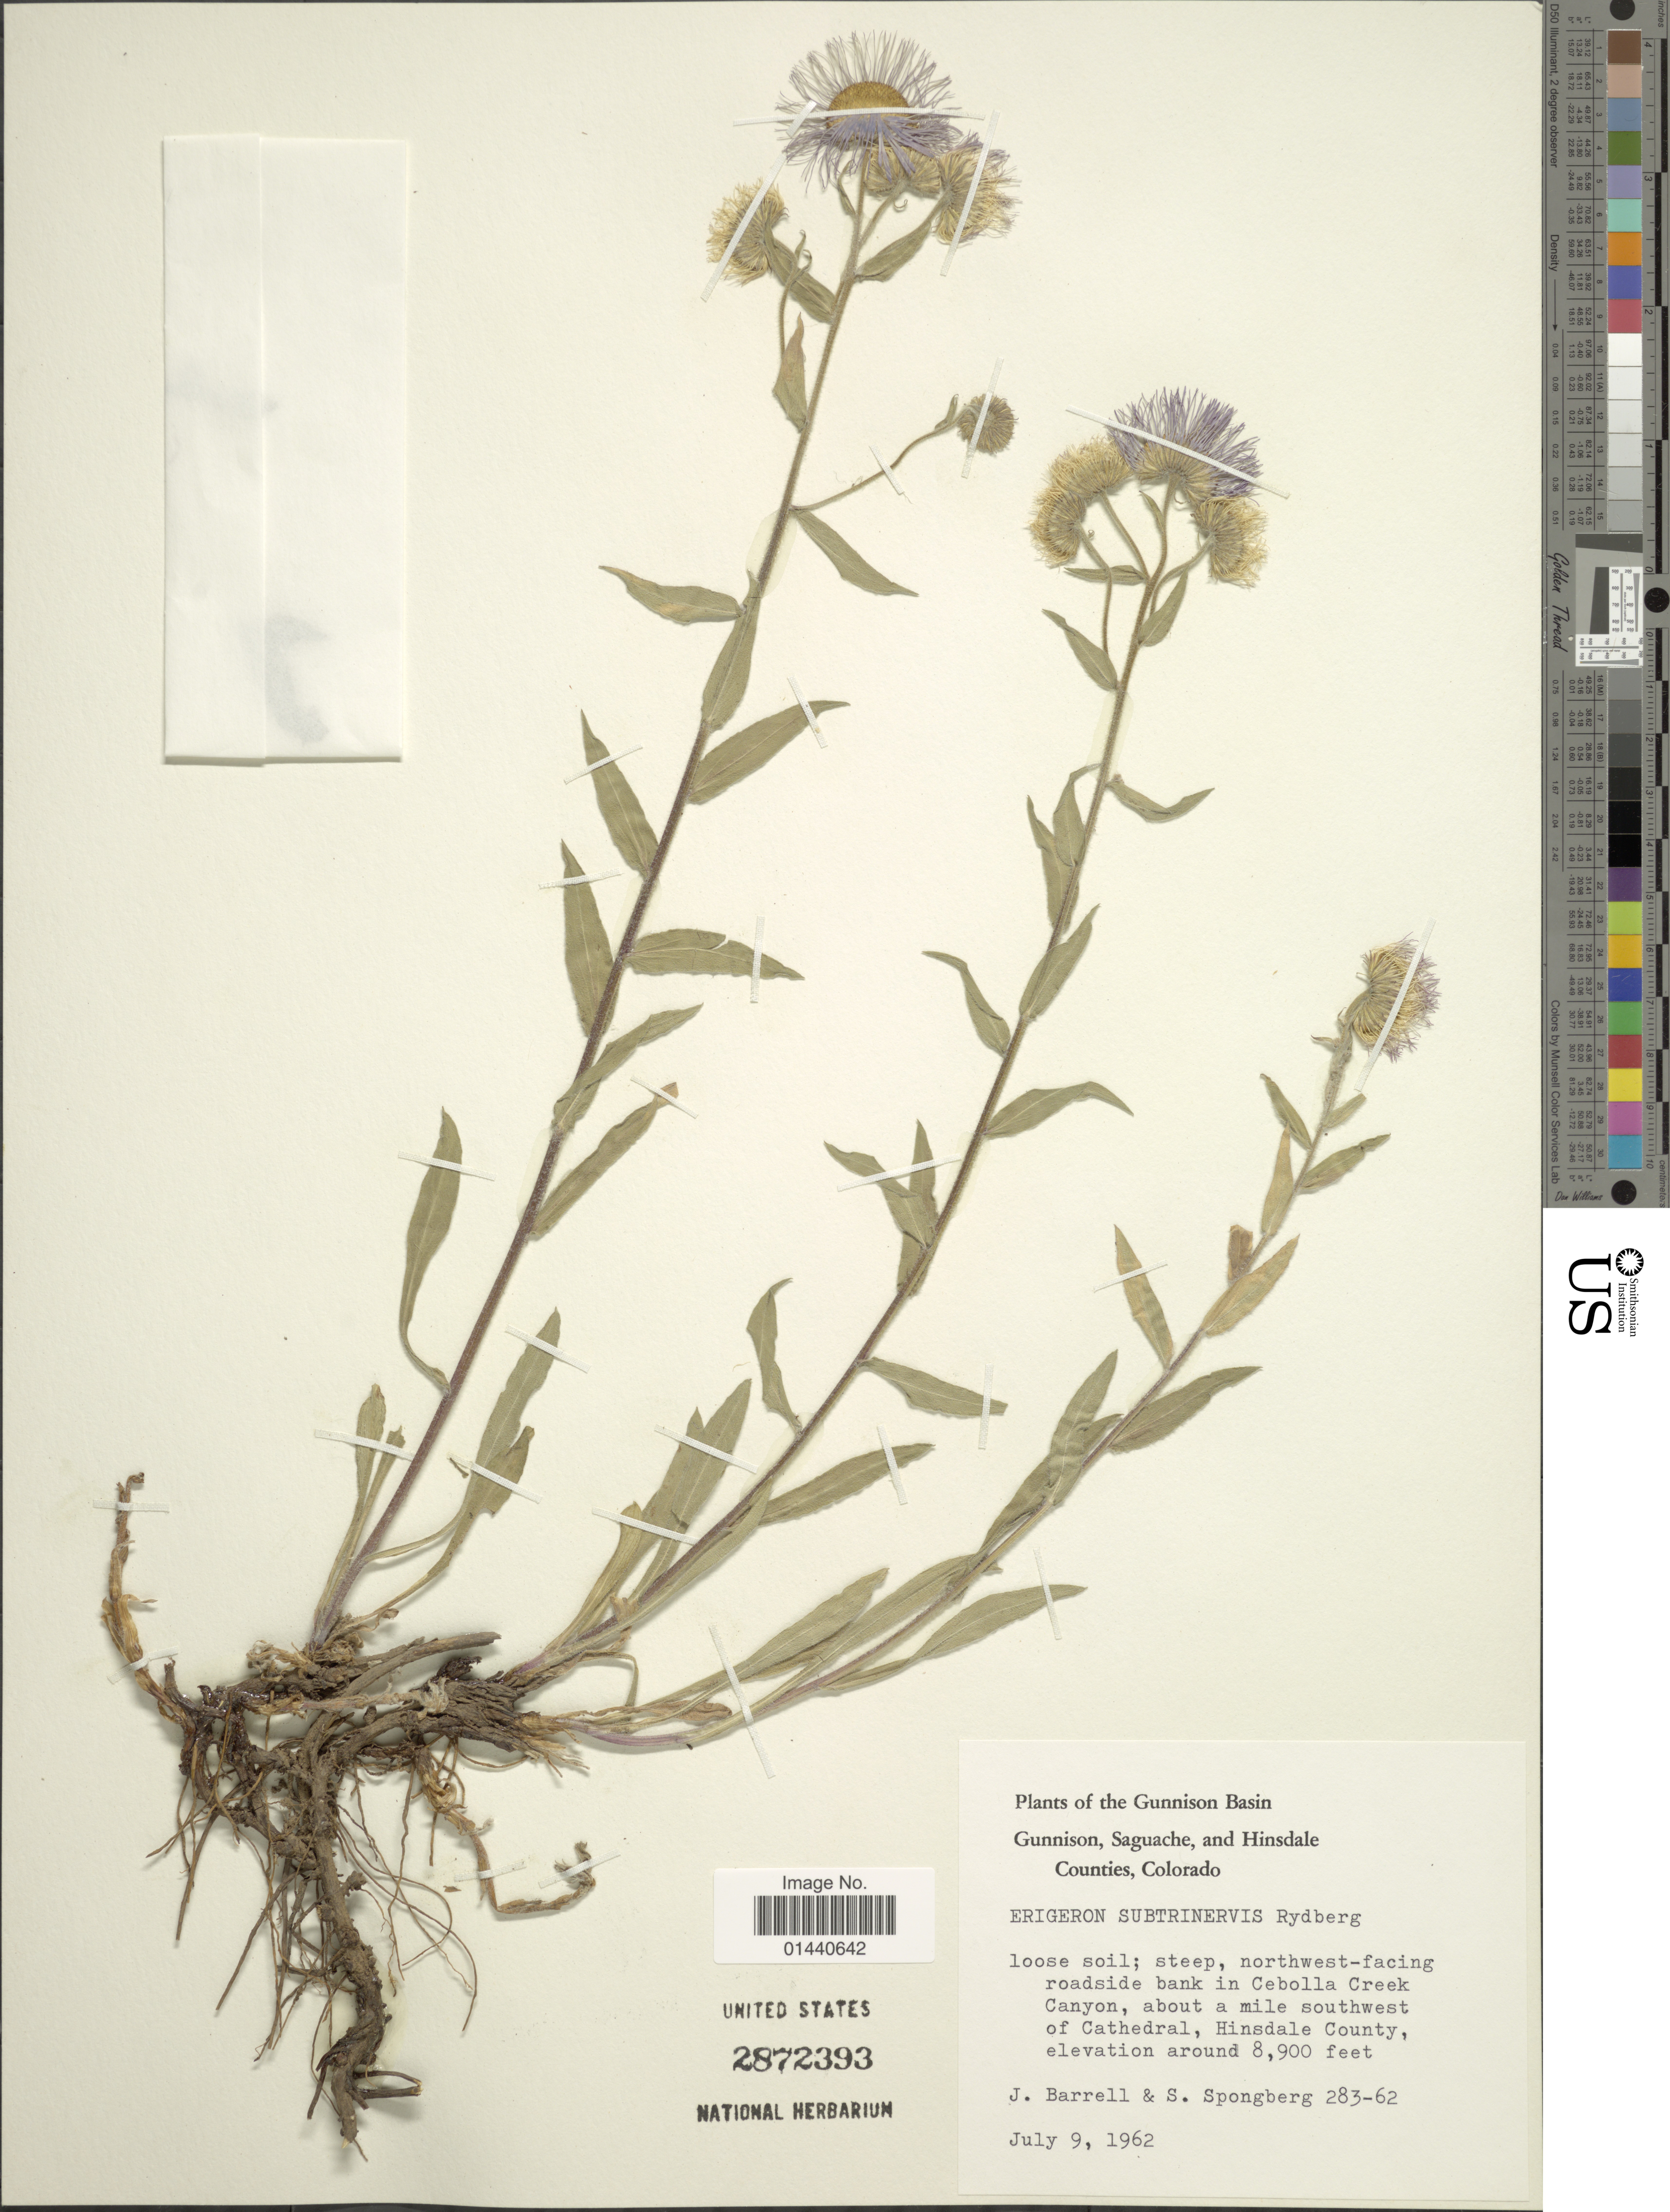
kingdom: Plantae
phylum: Tracheophyta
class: Magnoliopsida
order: Asterales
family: Asteraceae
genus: Erigeron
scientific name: Erigeron subtrinervis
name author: Rydb. ex Porter & Britton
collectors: J. Barrell & S. A.Spongberg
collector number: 283-62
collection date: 1962-07-09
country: United States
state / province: Colorado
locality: The Gunnison Basin, Gunnison, Saguache, and Hinsdale Counties. Northwest-facing roadside bank in Cebolla Creek Canyon, about a mile southwest of Cathedral, Hinsdale County.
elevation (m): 2713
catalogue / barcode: US 2872393